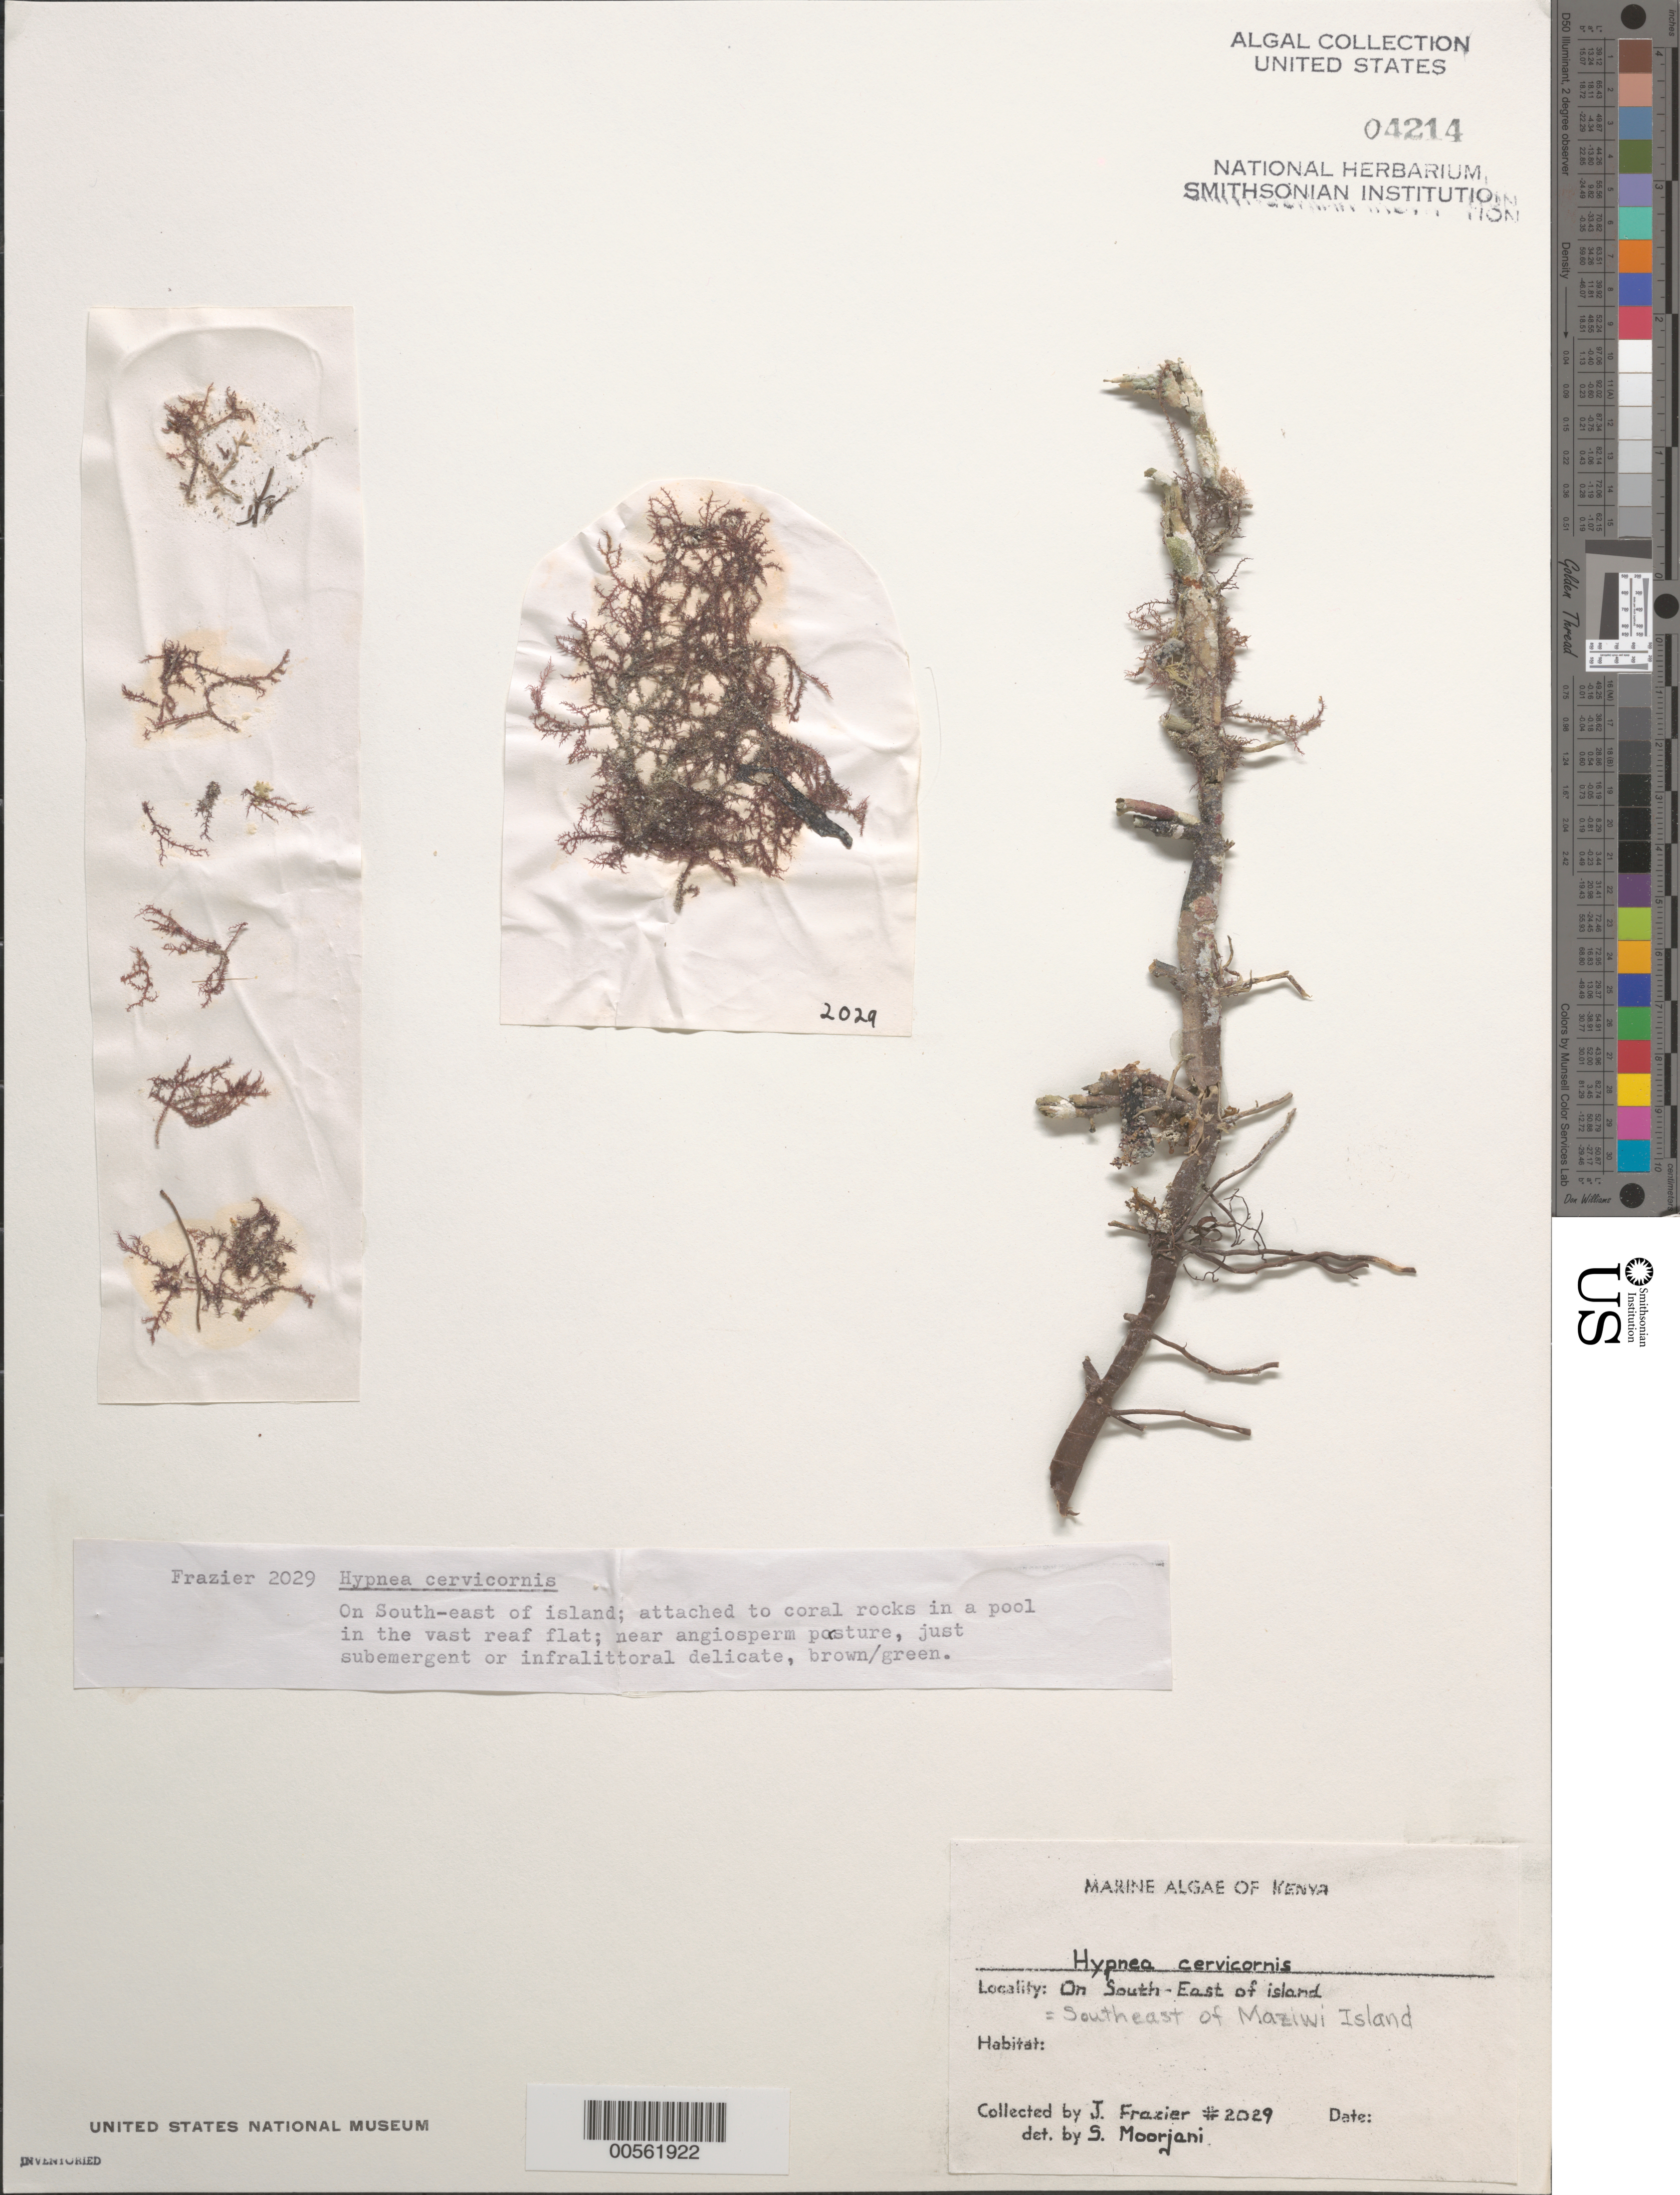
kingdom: Plantae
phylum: Rhodophyta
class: Florideophyceae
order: Gigartinales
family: Cystocloniaceae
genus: Hypnea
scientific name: Hypnea cervicornis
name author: J. Agardh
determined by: Moorjani, S.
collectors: J. Frazier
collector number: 2029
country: Tanzania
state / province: Tanga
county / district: Pangani District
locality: Southeast of Maziwi Island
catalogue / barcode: US 4214